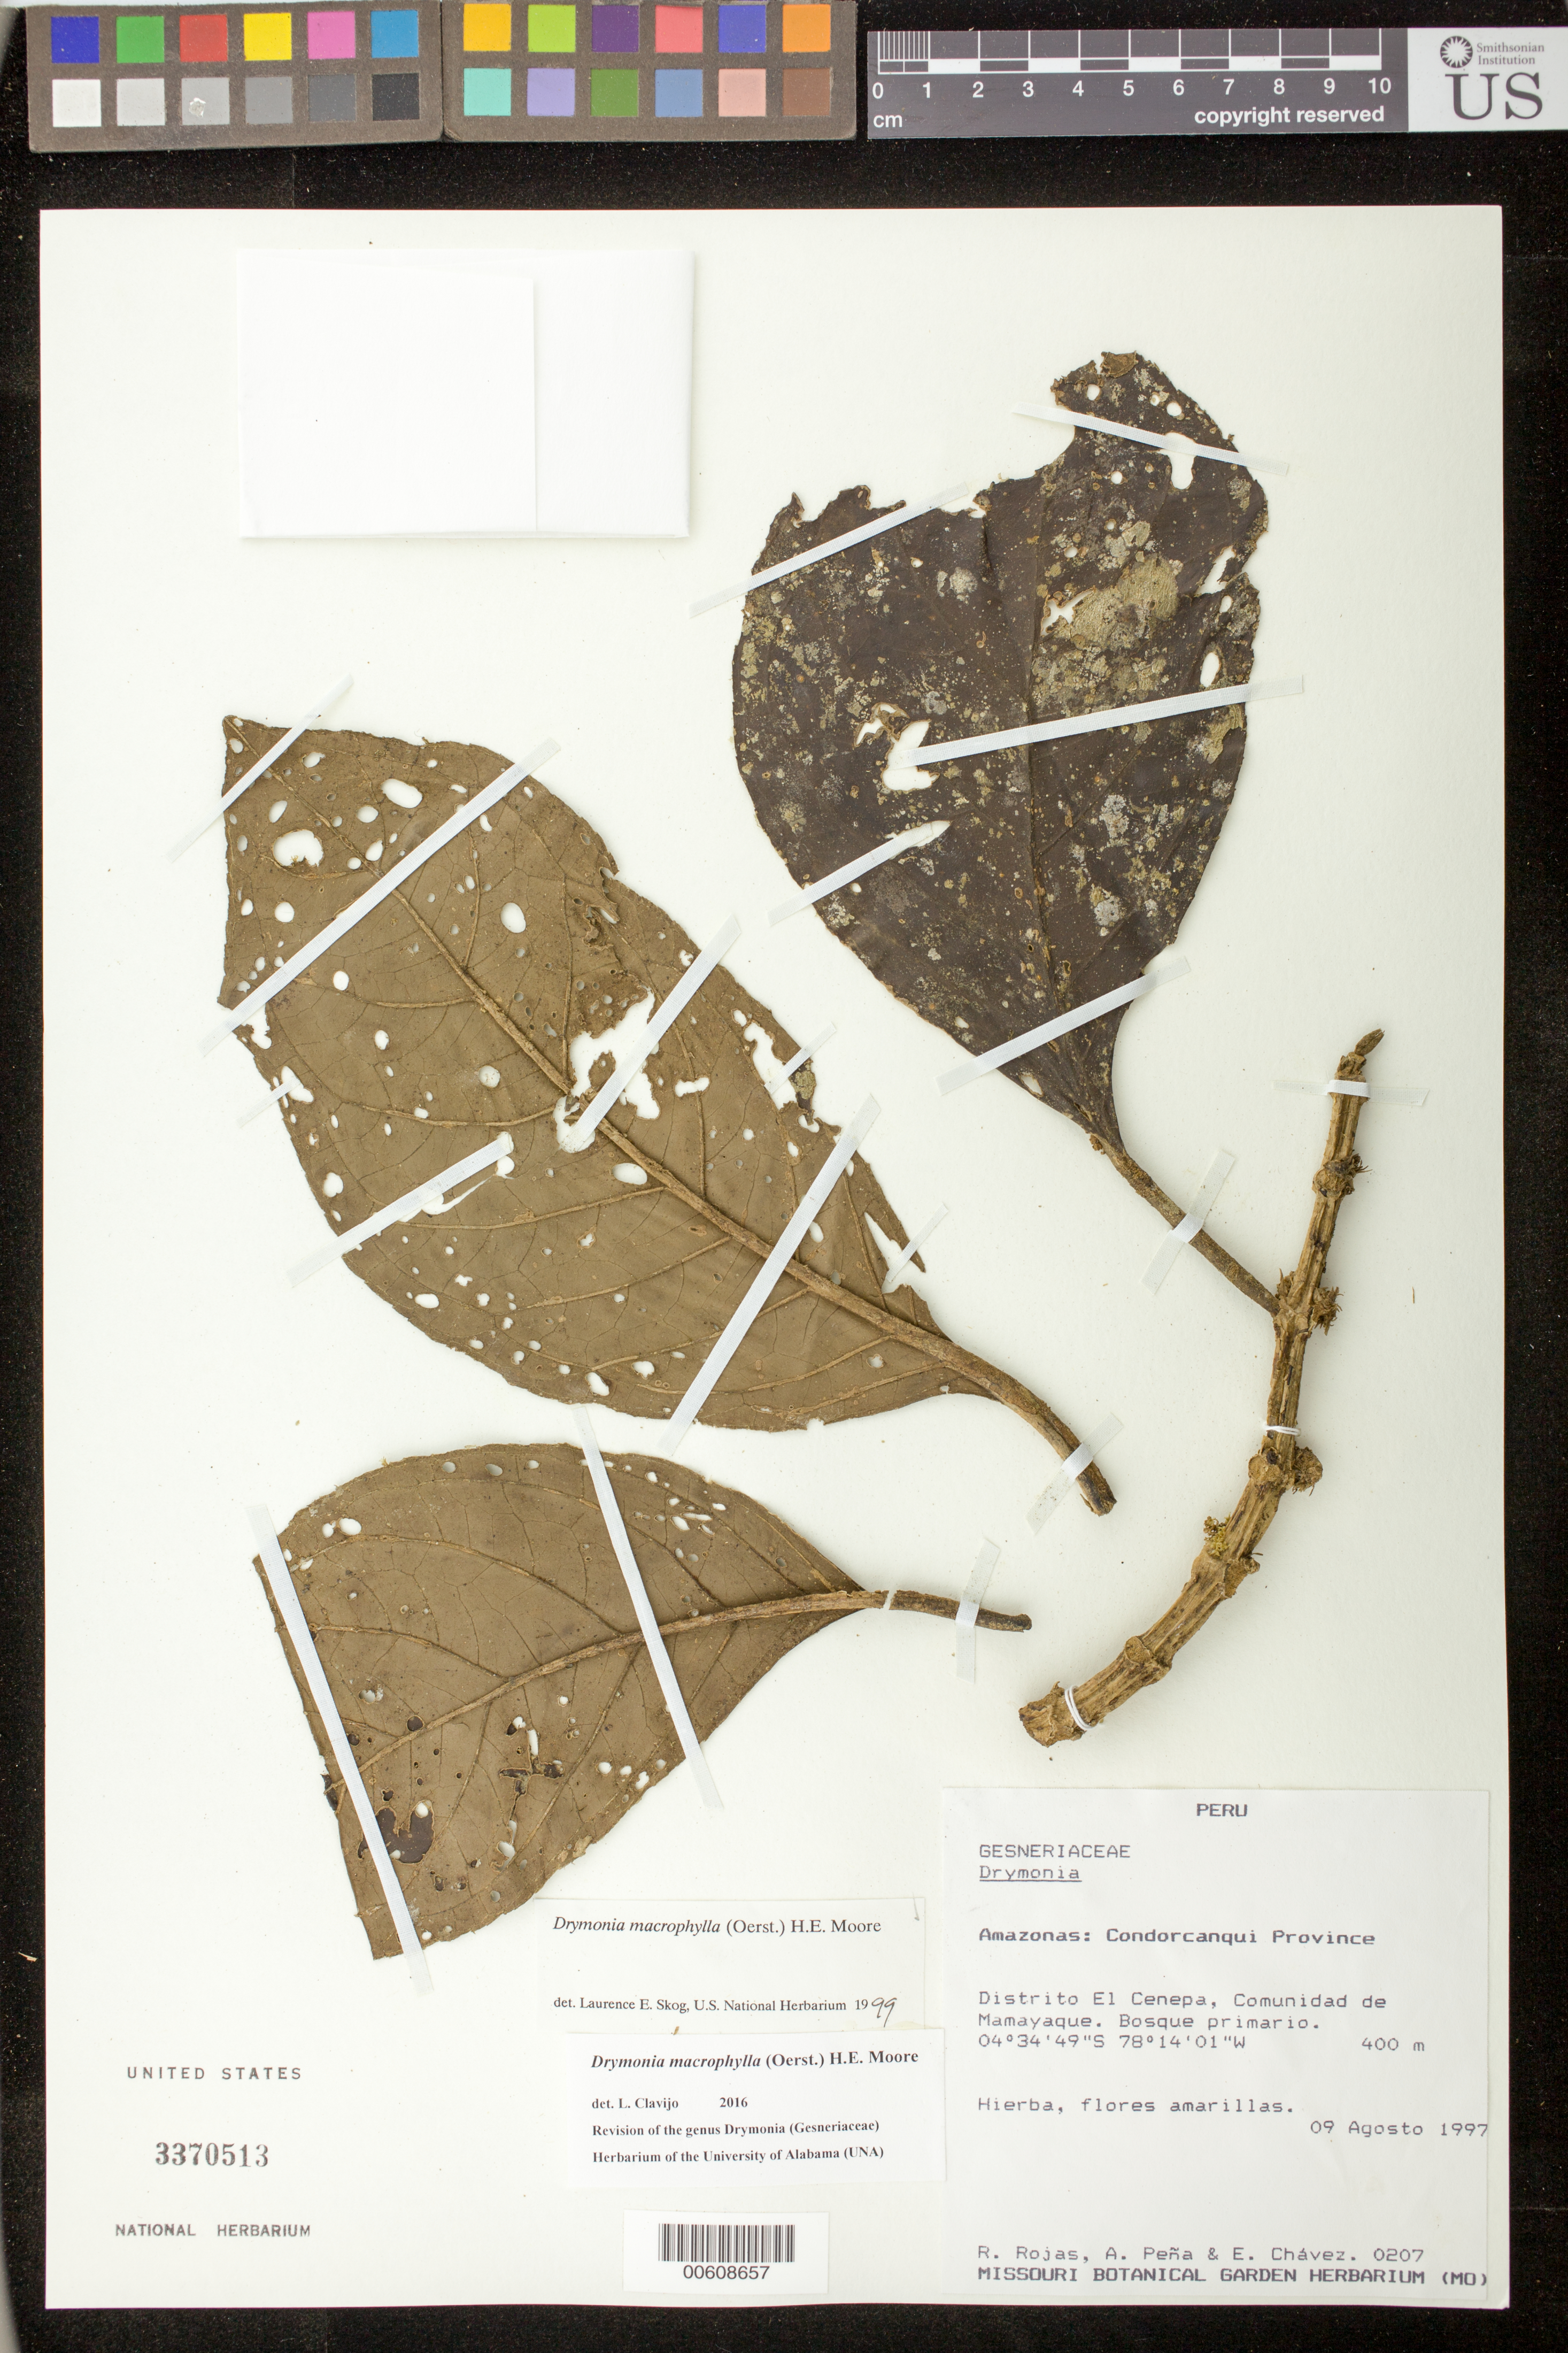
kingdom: Plantae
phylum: Tracheophyta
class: Magnoliopsida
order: Lamiales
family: Gesneriaceae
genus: Drymonia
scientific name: Drymonia macrophylla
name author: (Oerst.) H.E. Moore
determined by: Skog, Laurence E.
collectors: R. Rojas, A. Peña & E. Chávez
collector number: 207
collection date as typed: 09 Aug 1997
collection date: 1997-08-09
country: Peru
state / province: Amazonas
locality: Prov. Condorcanqui, Dtto. El Cenepa; comunidad de Mamayaque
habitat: Bosque primario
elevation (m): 400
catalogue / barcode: US 3370513